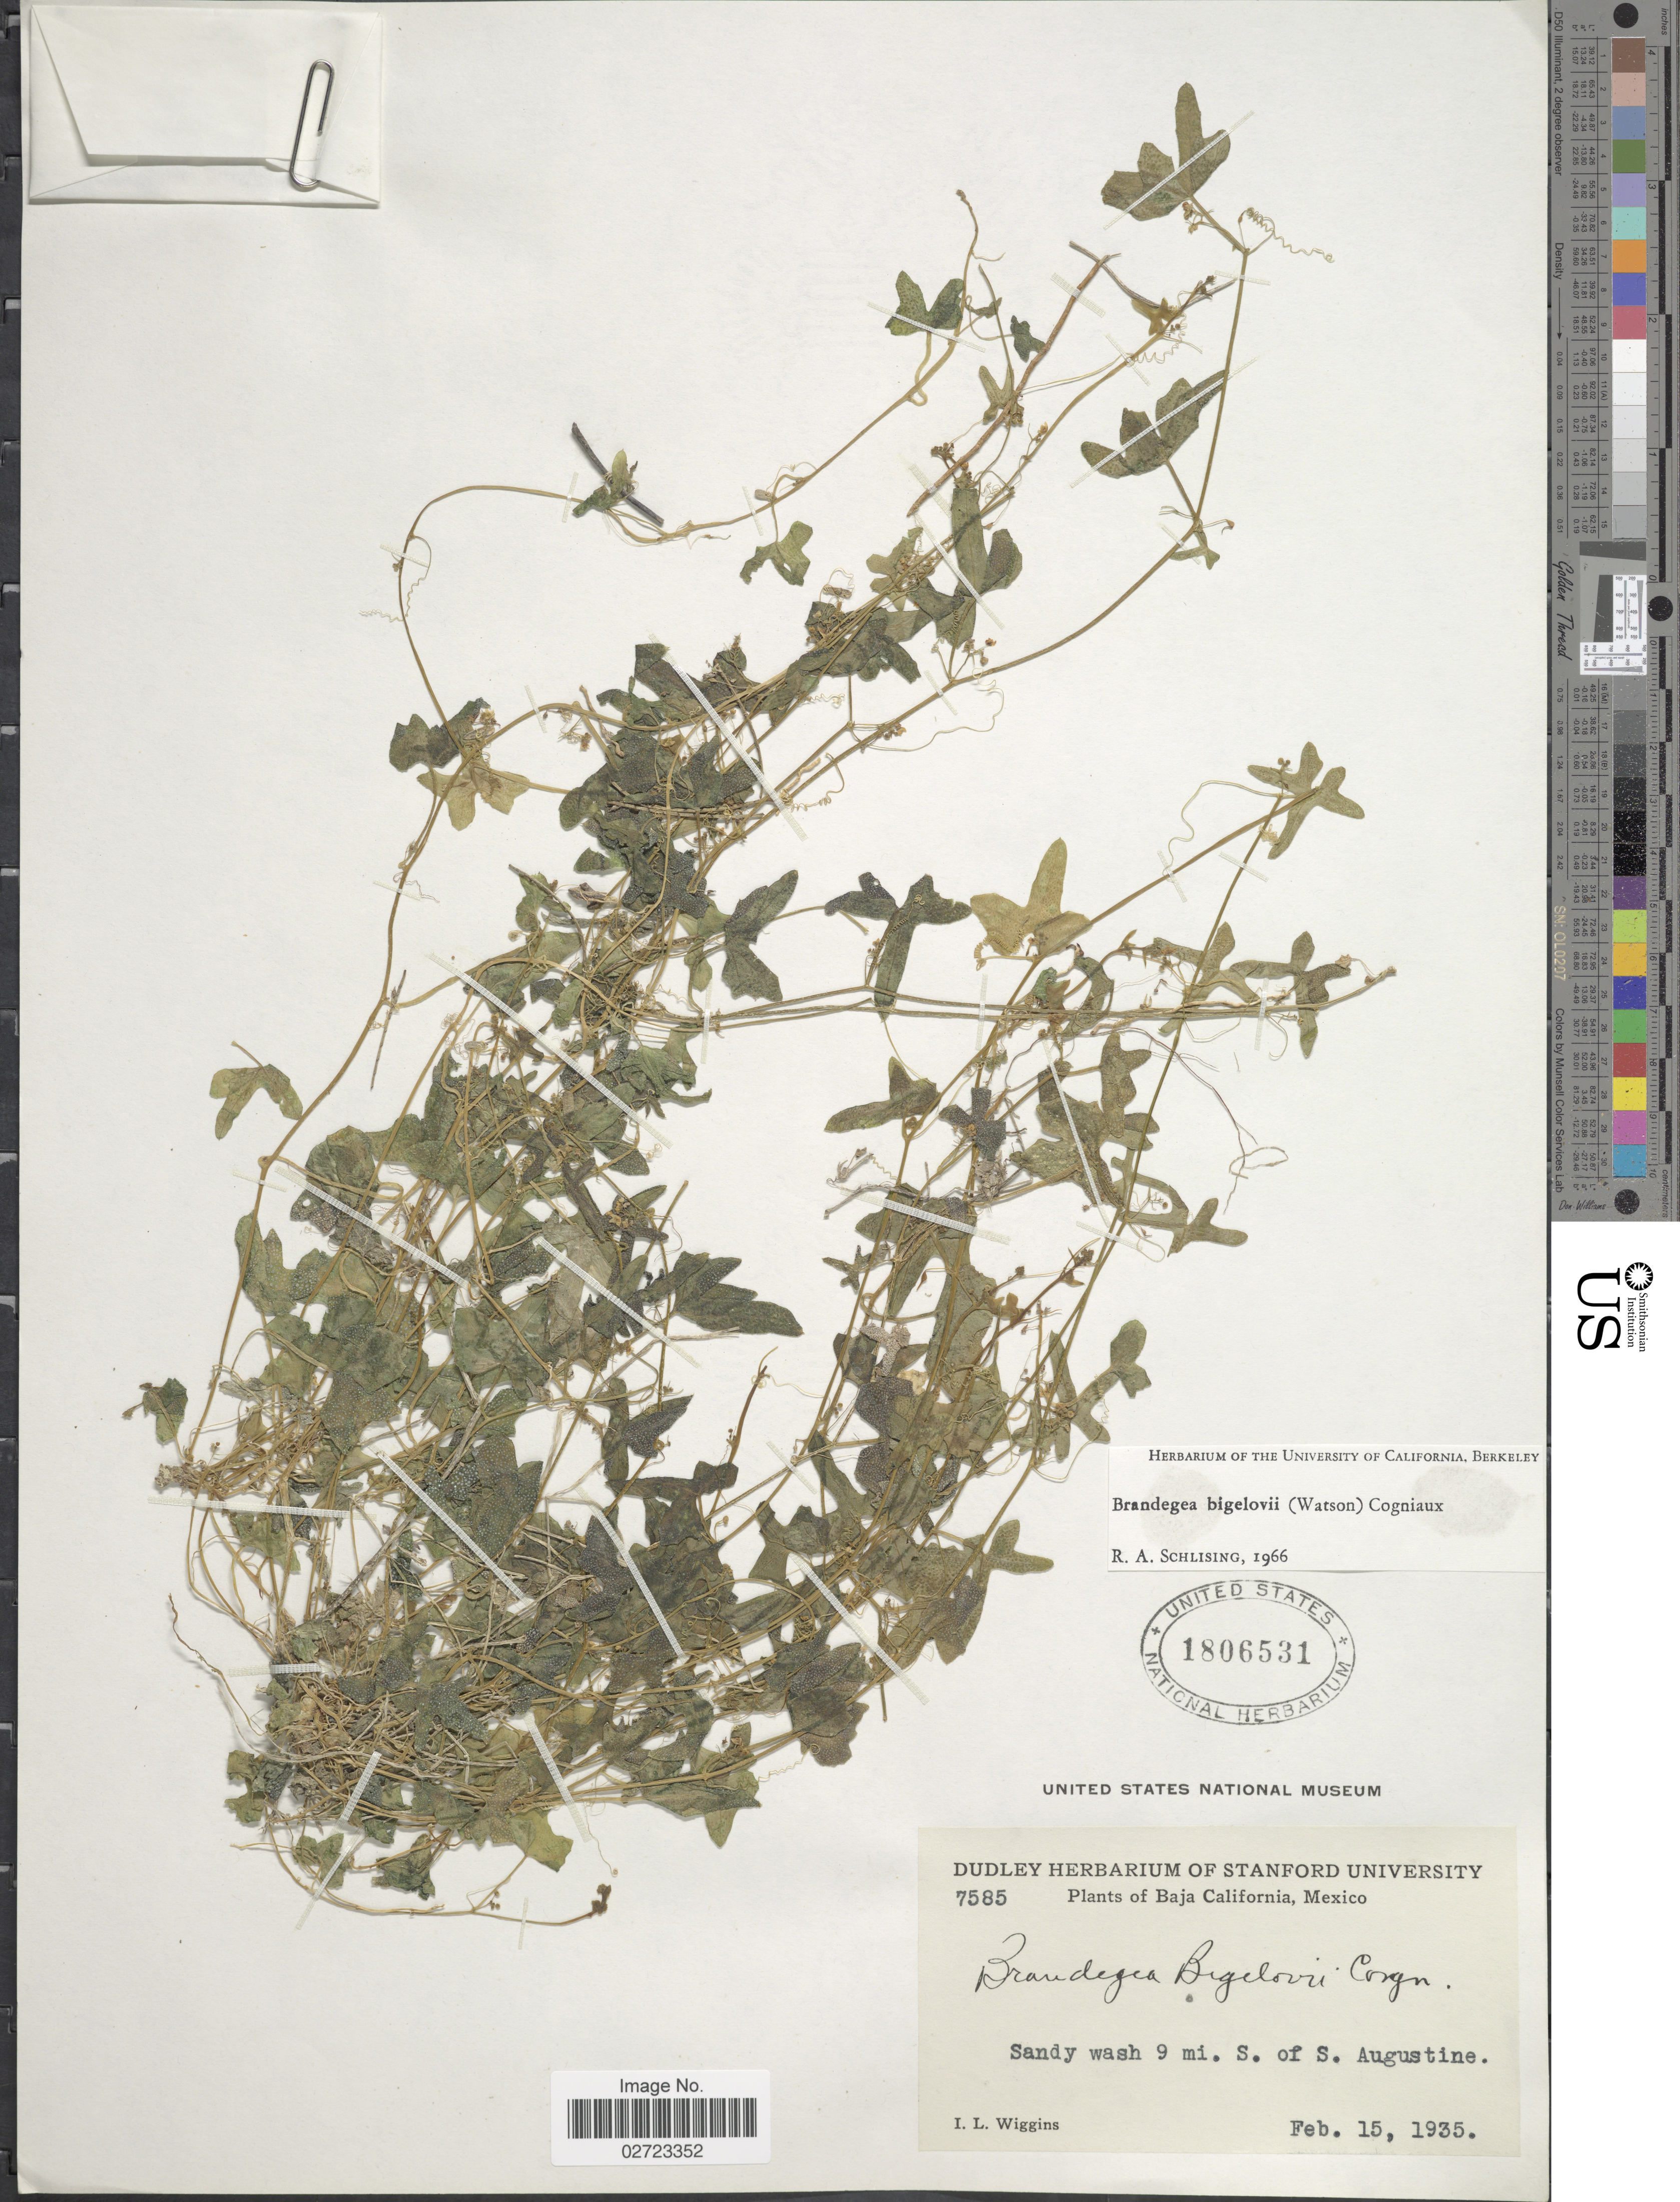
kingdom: Plantae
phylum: Tracheophyta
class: Magnoliopsida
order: Cucurbitales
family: Cucurbitaceae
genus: Brandegea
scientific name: Brandegea bigelovii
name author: (Watson) Cogn.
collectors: I. L. Wiggins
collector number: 7585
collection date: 1935-02-15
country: Mexico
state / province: Baja California Sur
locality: Sandy wash 9 mi. S. of S. Augustine.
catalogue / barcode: US 1806531